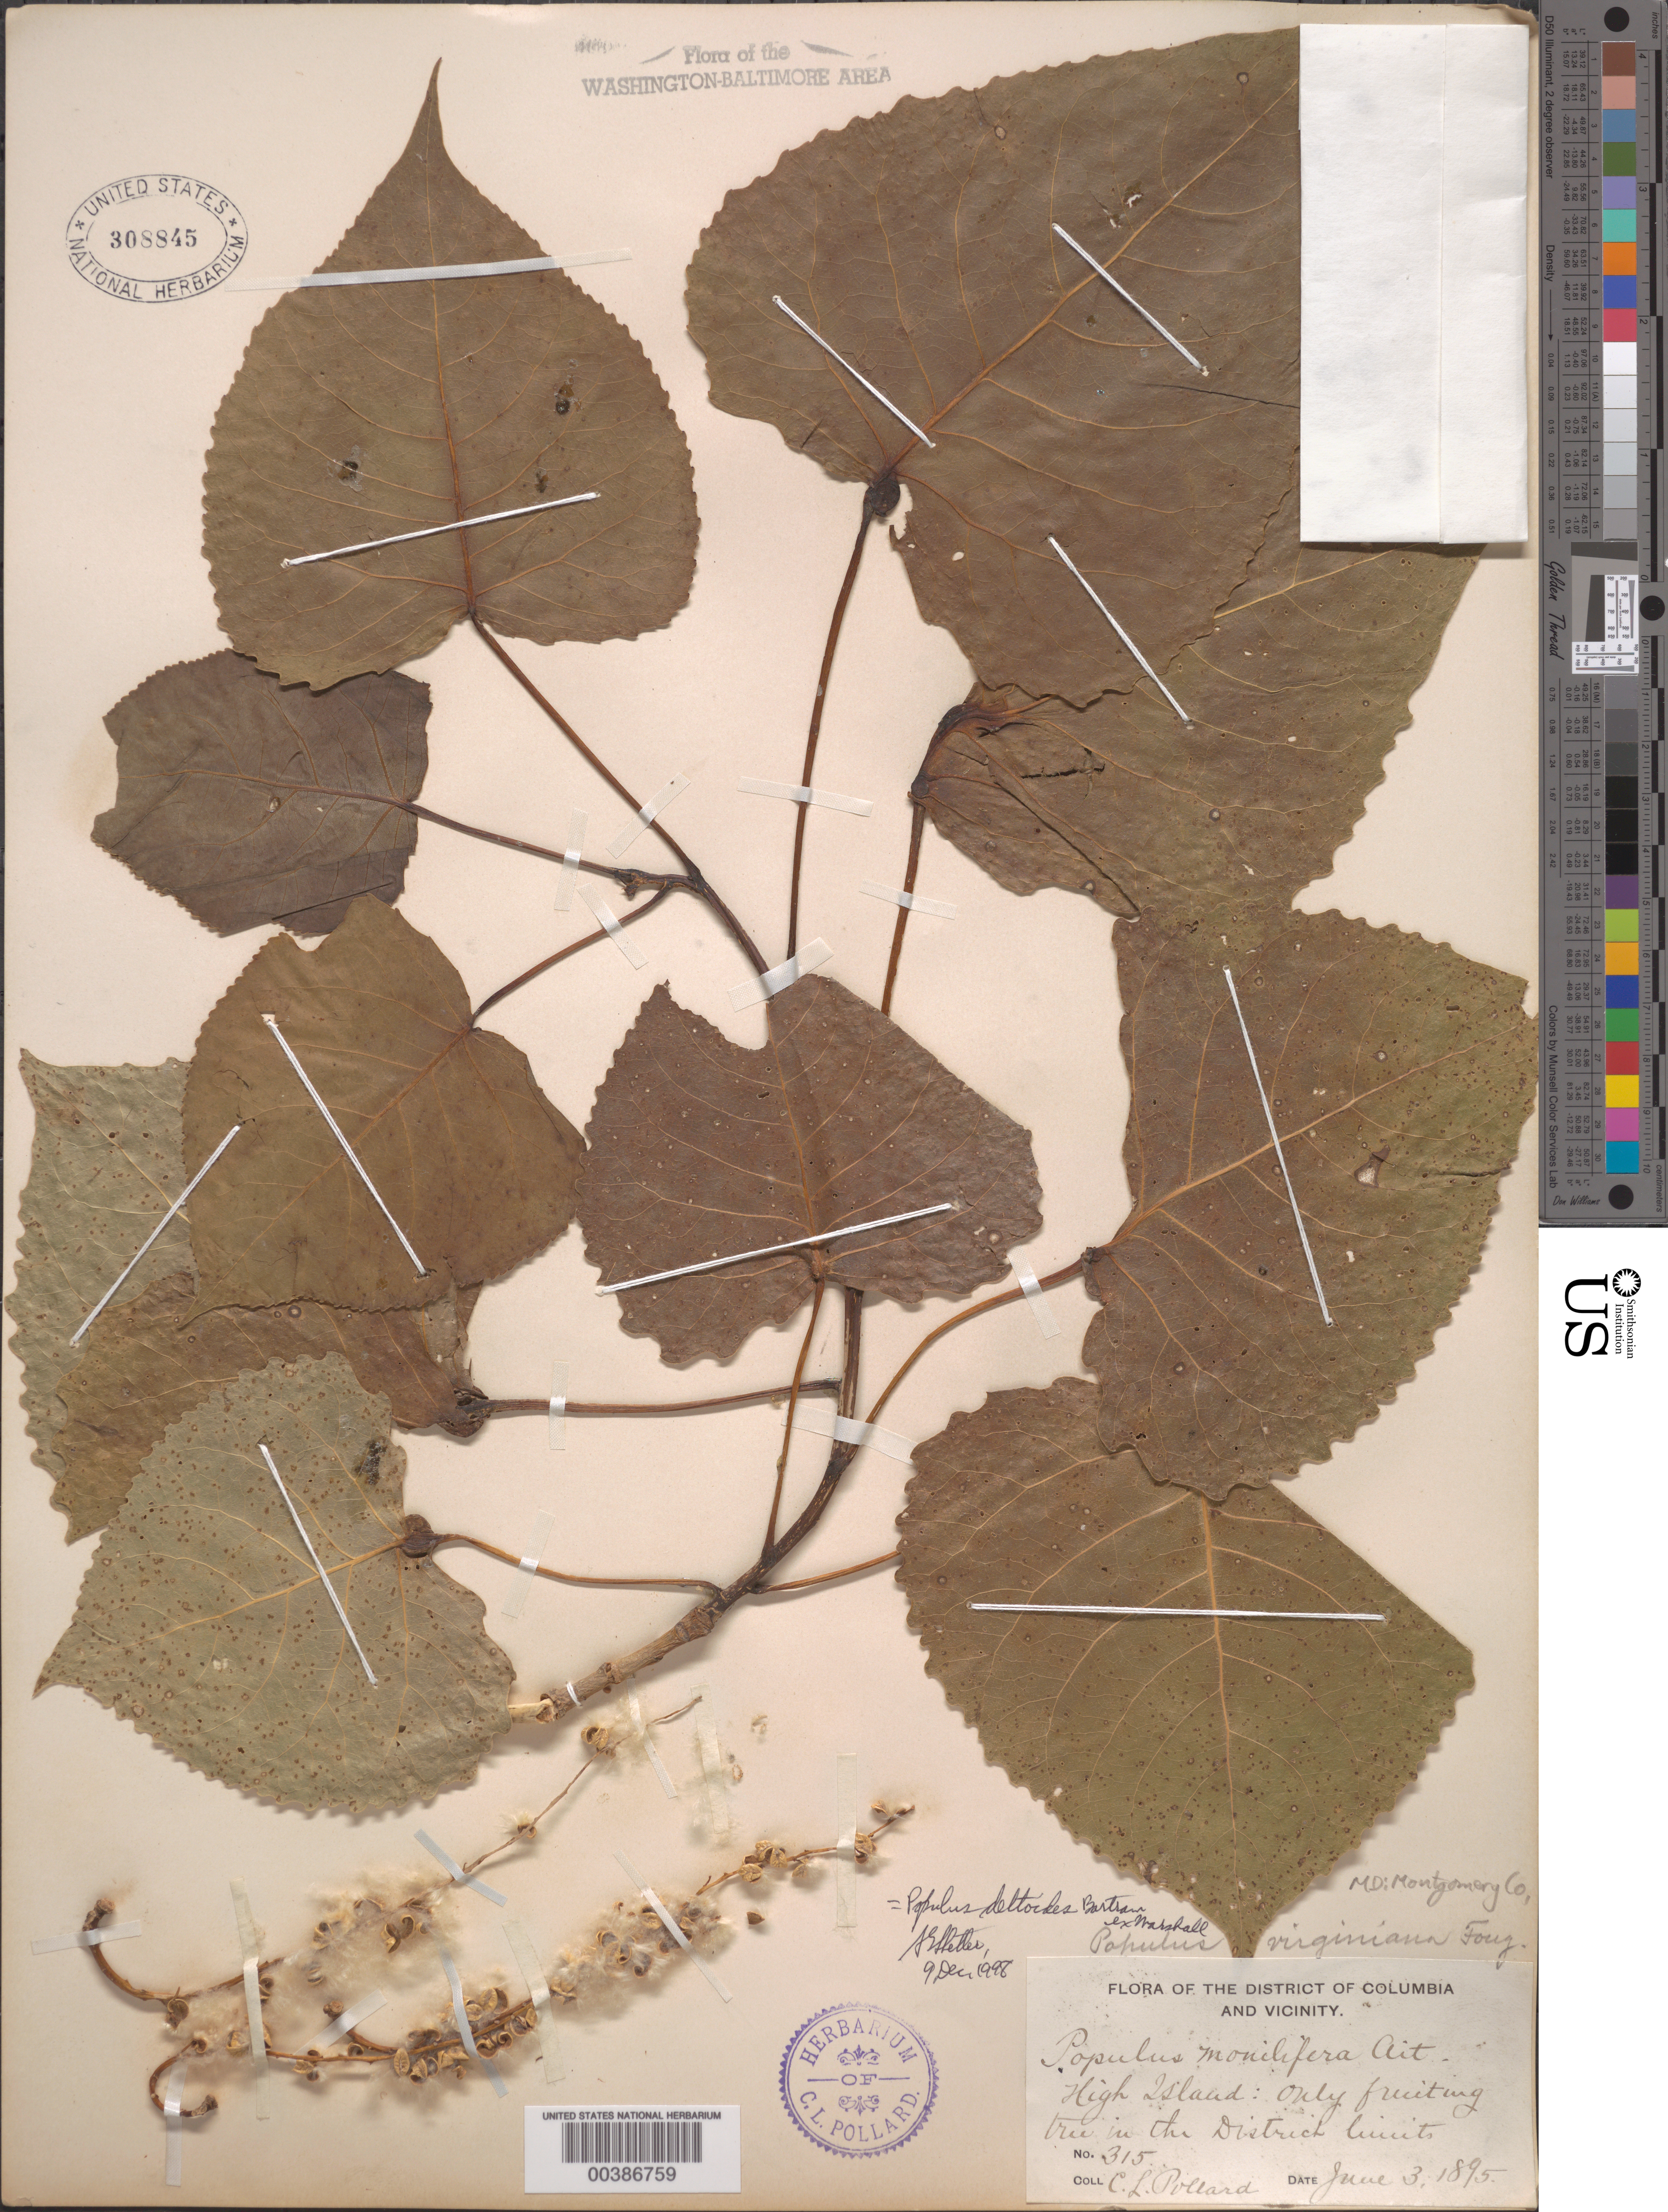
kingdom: Plantae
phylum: Tracheophyta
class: Magnoliopsida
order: Malpighiales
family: Salicaceae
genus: Populus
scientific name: Populus deltoides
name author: W. Bartram ex Marshall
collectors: C. L. Pollard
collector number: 315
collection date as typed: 03 Jun 1895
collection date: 1895-06-03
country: United States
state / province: Maryland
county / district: Montgomery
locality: High Island C. & O. Canal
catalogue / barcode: US 308845